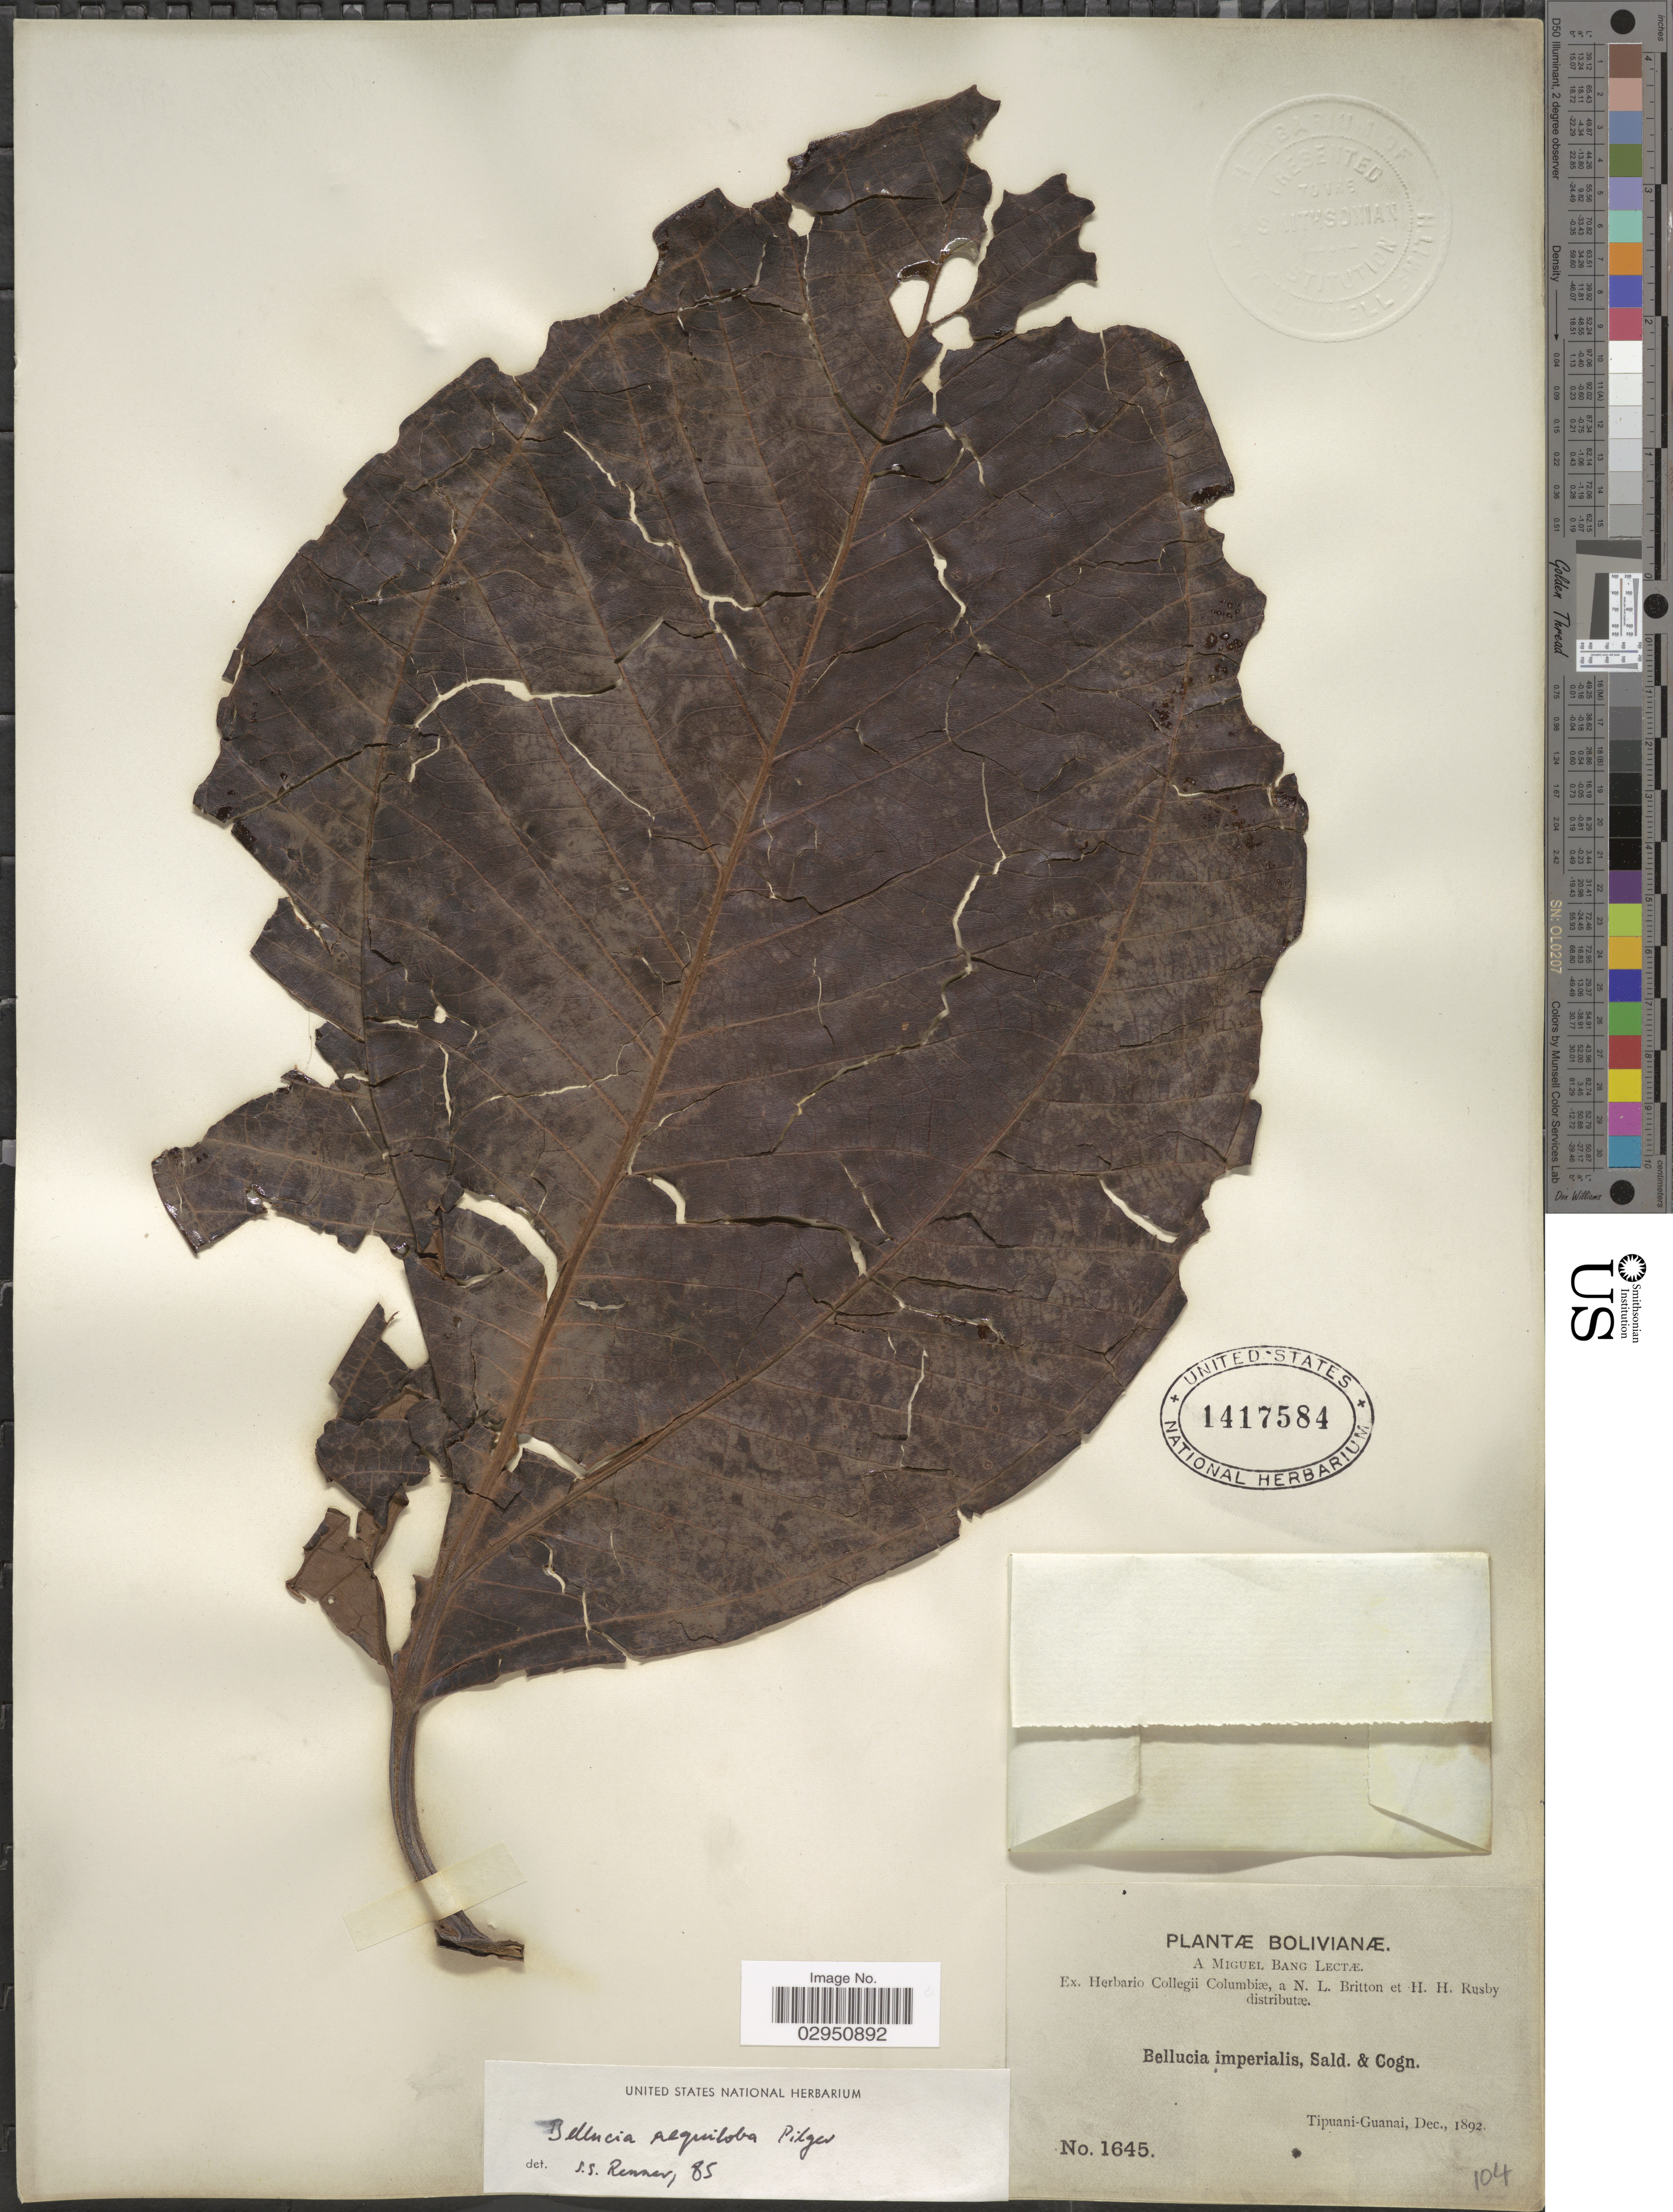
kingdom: Plantae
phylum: Tracheophyta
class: Magnoliopsida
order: Myrtales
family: Melastomataceae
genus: Bellucia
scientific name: Bellucia aequiloba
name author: Pilg.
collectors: M. Bang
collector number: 1645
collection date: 1892-12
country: Bolivia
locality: Tipuani-Guanai.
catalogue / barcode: US 1417584